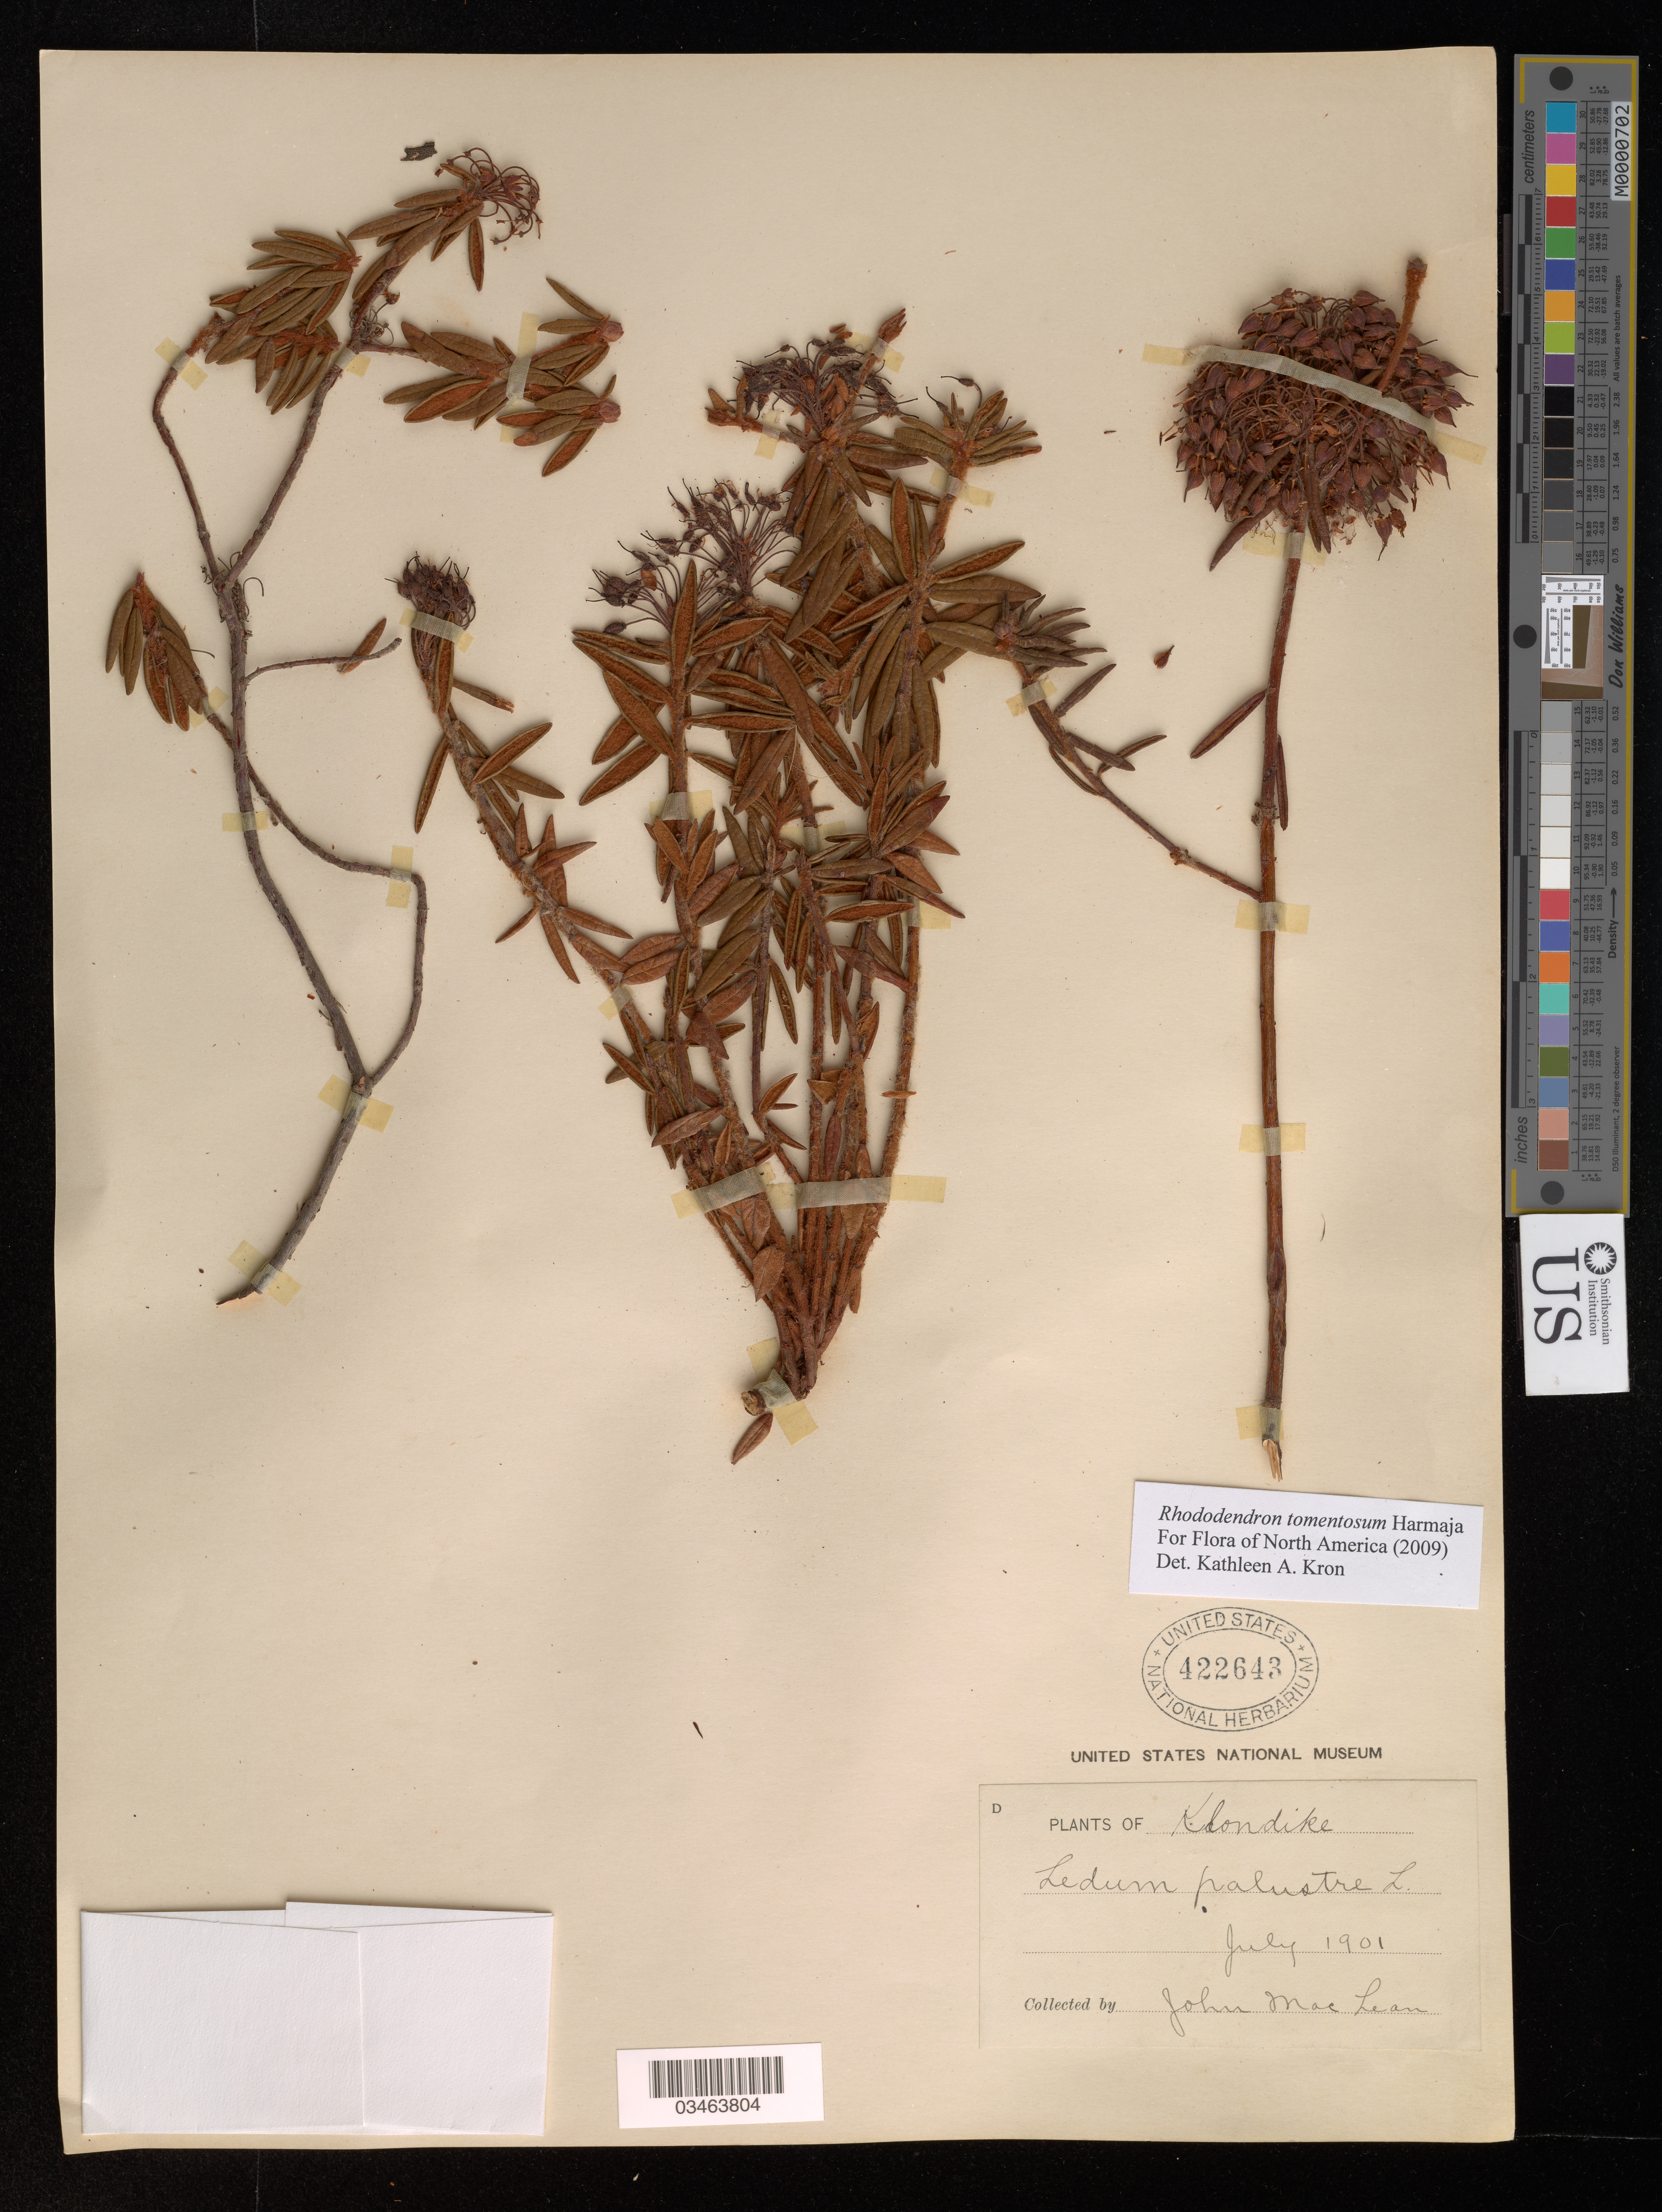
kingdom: Plantae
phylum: Tracheophyta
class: Magnoliopsida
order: Ericales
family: Ericaceae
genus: Rhododendron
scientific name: Rhododendron tomentosum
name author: Harmaja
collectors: J. Maclean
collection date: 1901-07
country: Canada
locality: Klondike.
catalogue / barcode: US 422643